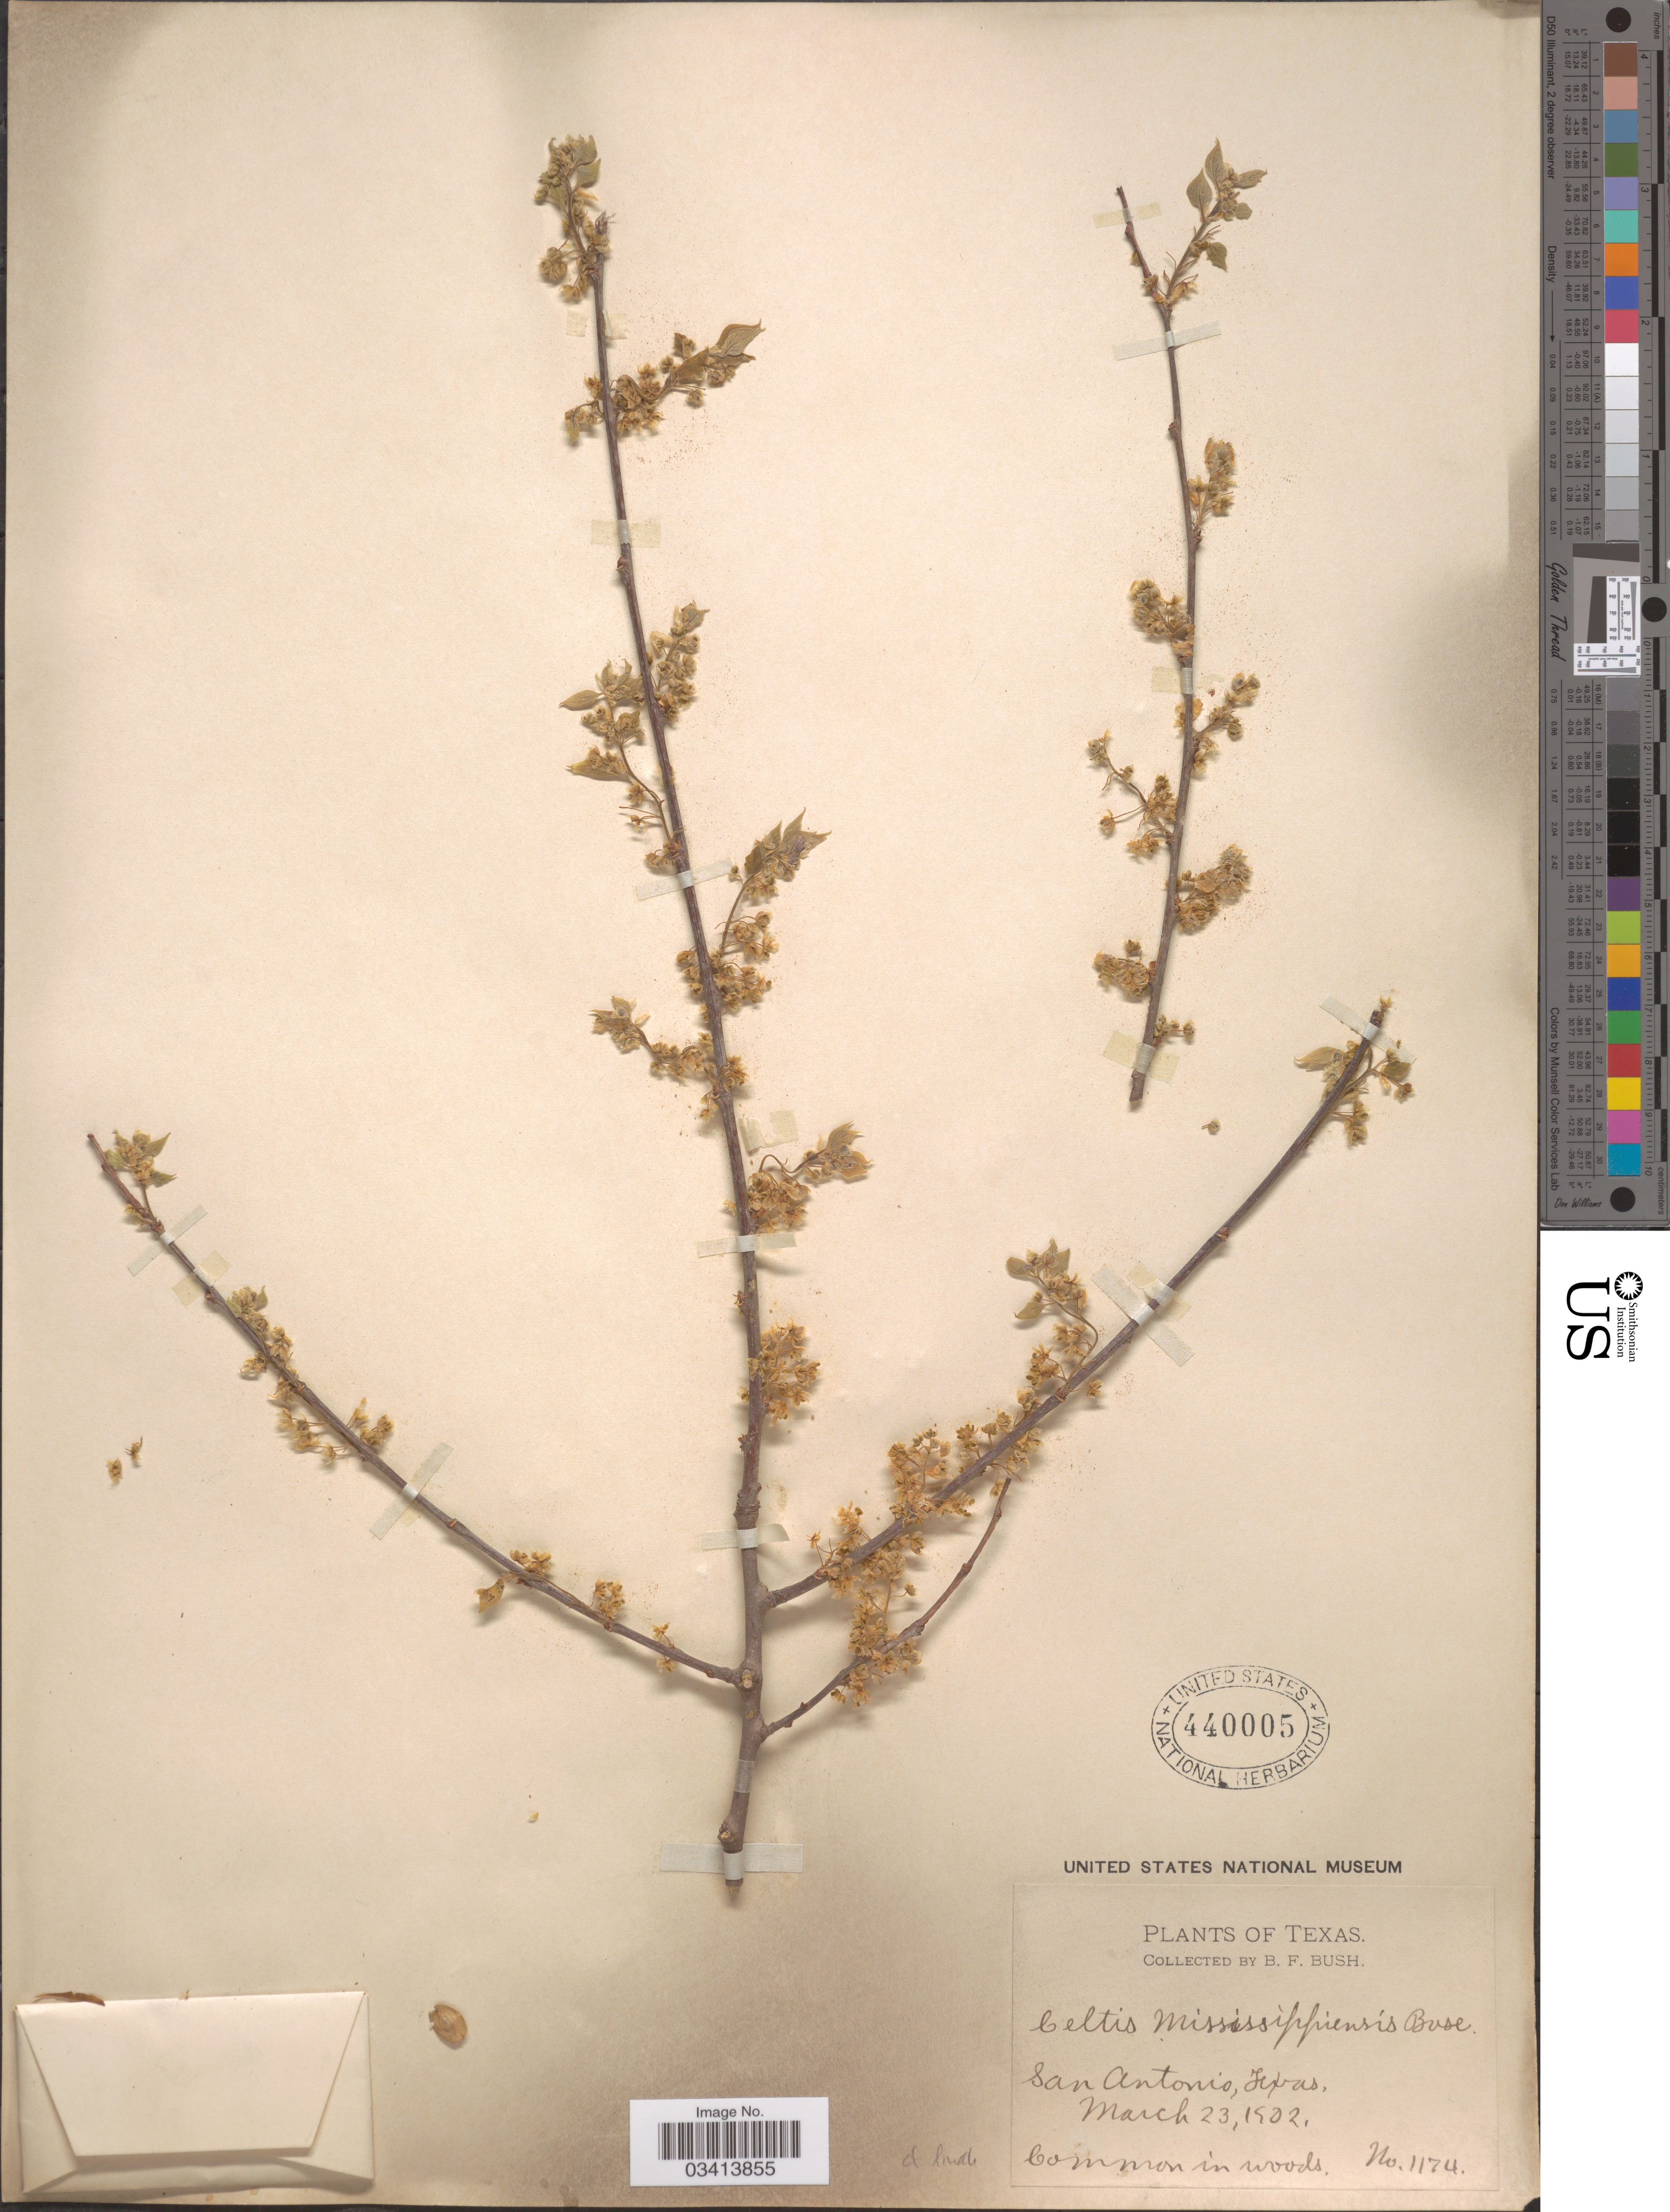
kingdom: Plantae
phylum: Tracheophyta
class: Magnoliopsida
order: Rosales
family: Cannabaceae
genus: Celtis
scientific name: Celtis mississippiensis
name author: Bosc ex Brendel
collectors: B. F. Bush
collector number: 1174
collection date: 1902-03-23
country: United States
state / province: Texas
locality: San Antonio.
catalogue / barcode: US 440005